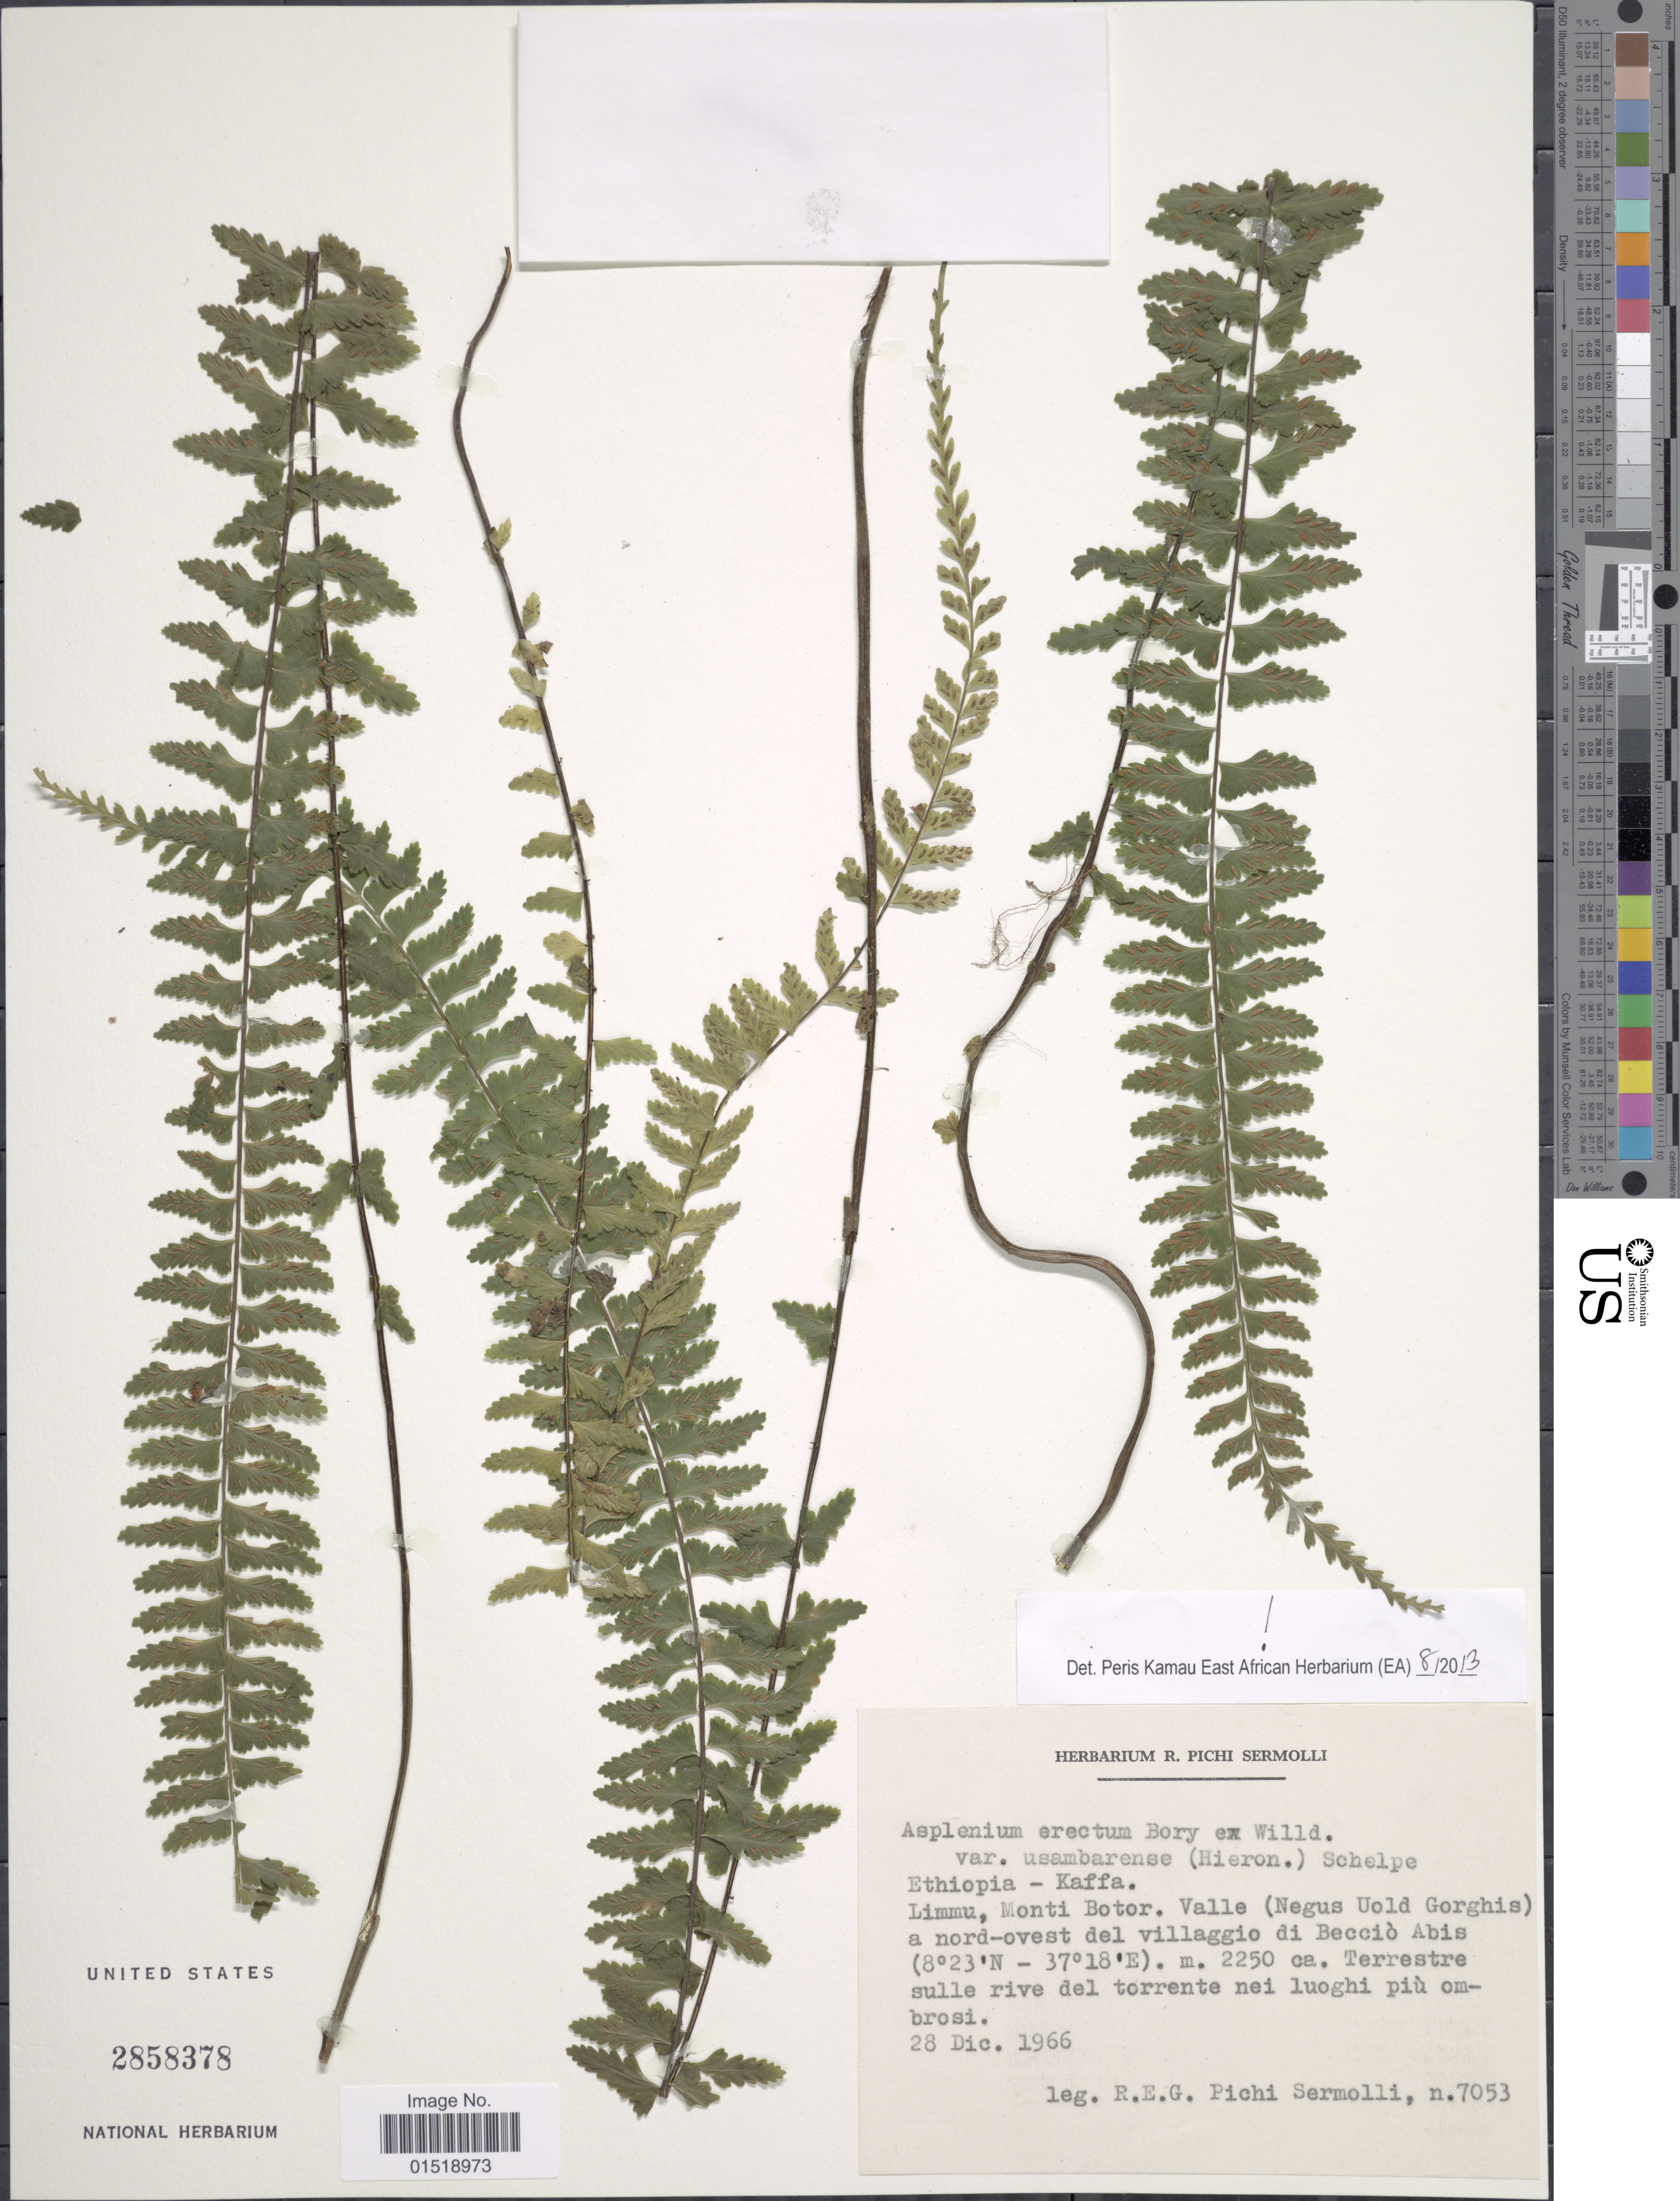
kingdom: Plantae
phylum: Tracheophyta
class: Polypodiopsida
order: Polypodiales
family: Aspleniaceae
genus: Asplenium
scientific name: Asplenium erectum var. usambarense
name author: (Hieron.) Schelpe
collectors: R. E. Pichi-Sermolli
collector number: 7053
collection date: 1966-12-28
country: Ethiopia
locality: Kaffa. Limmu, Monti Botor. Valle (Negus Uold Gorghis) a nord-ovest del villaggio di Becciò Abis.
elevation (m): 2250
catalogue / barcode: US 2858378